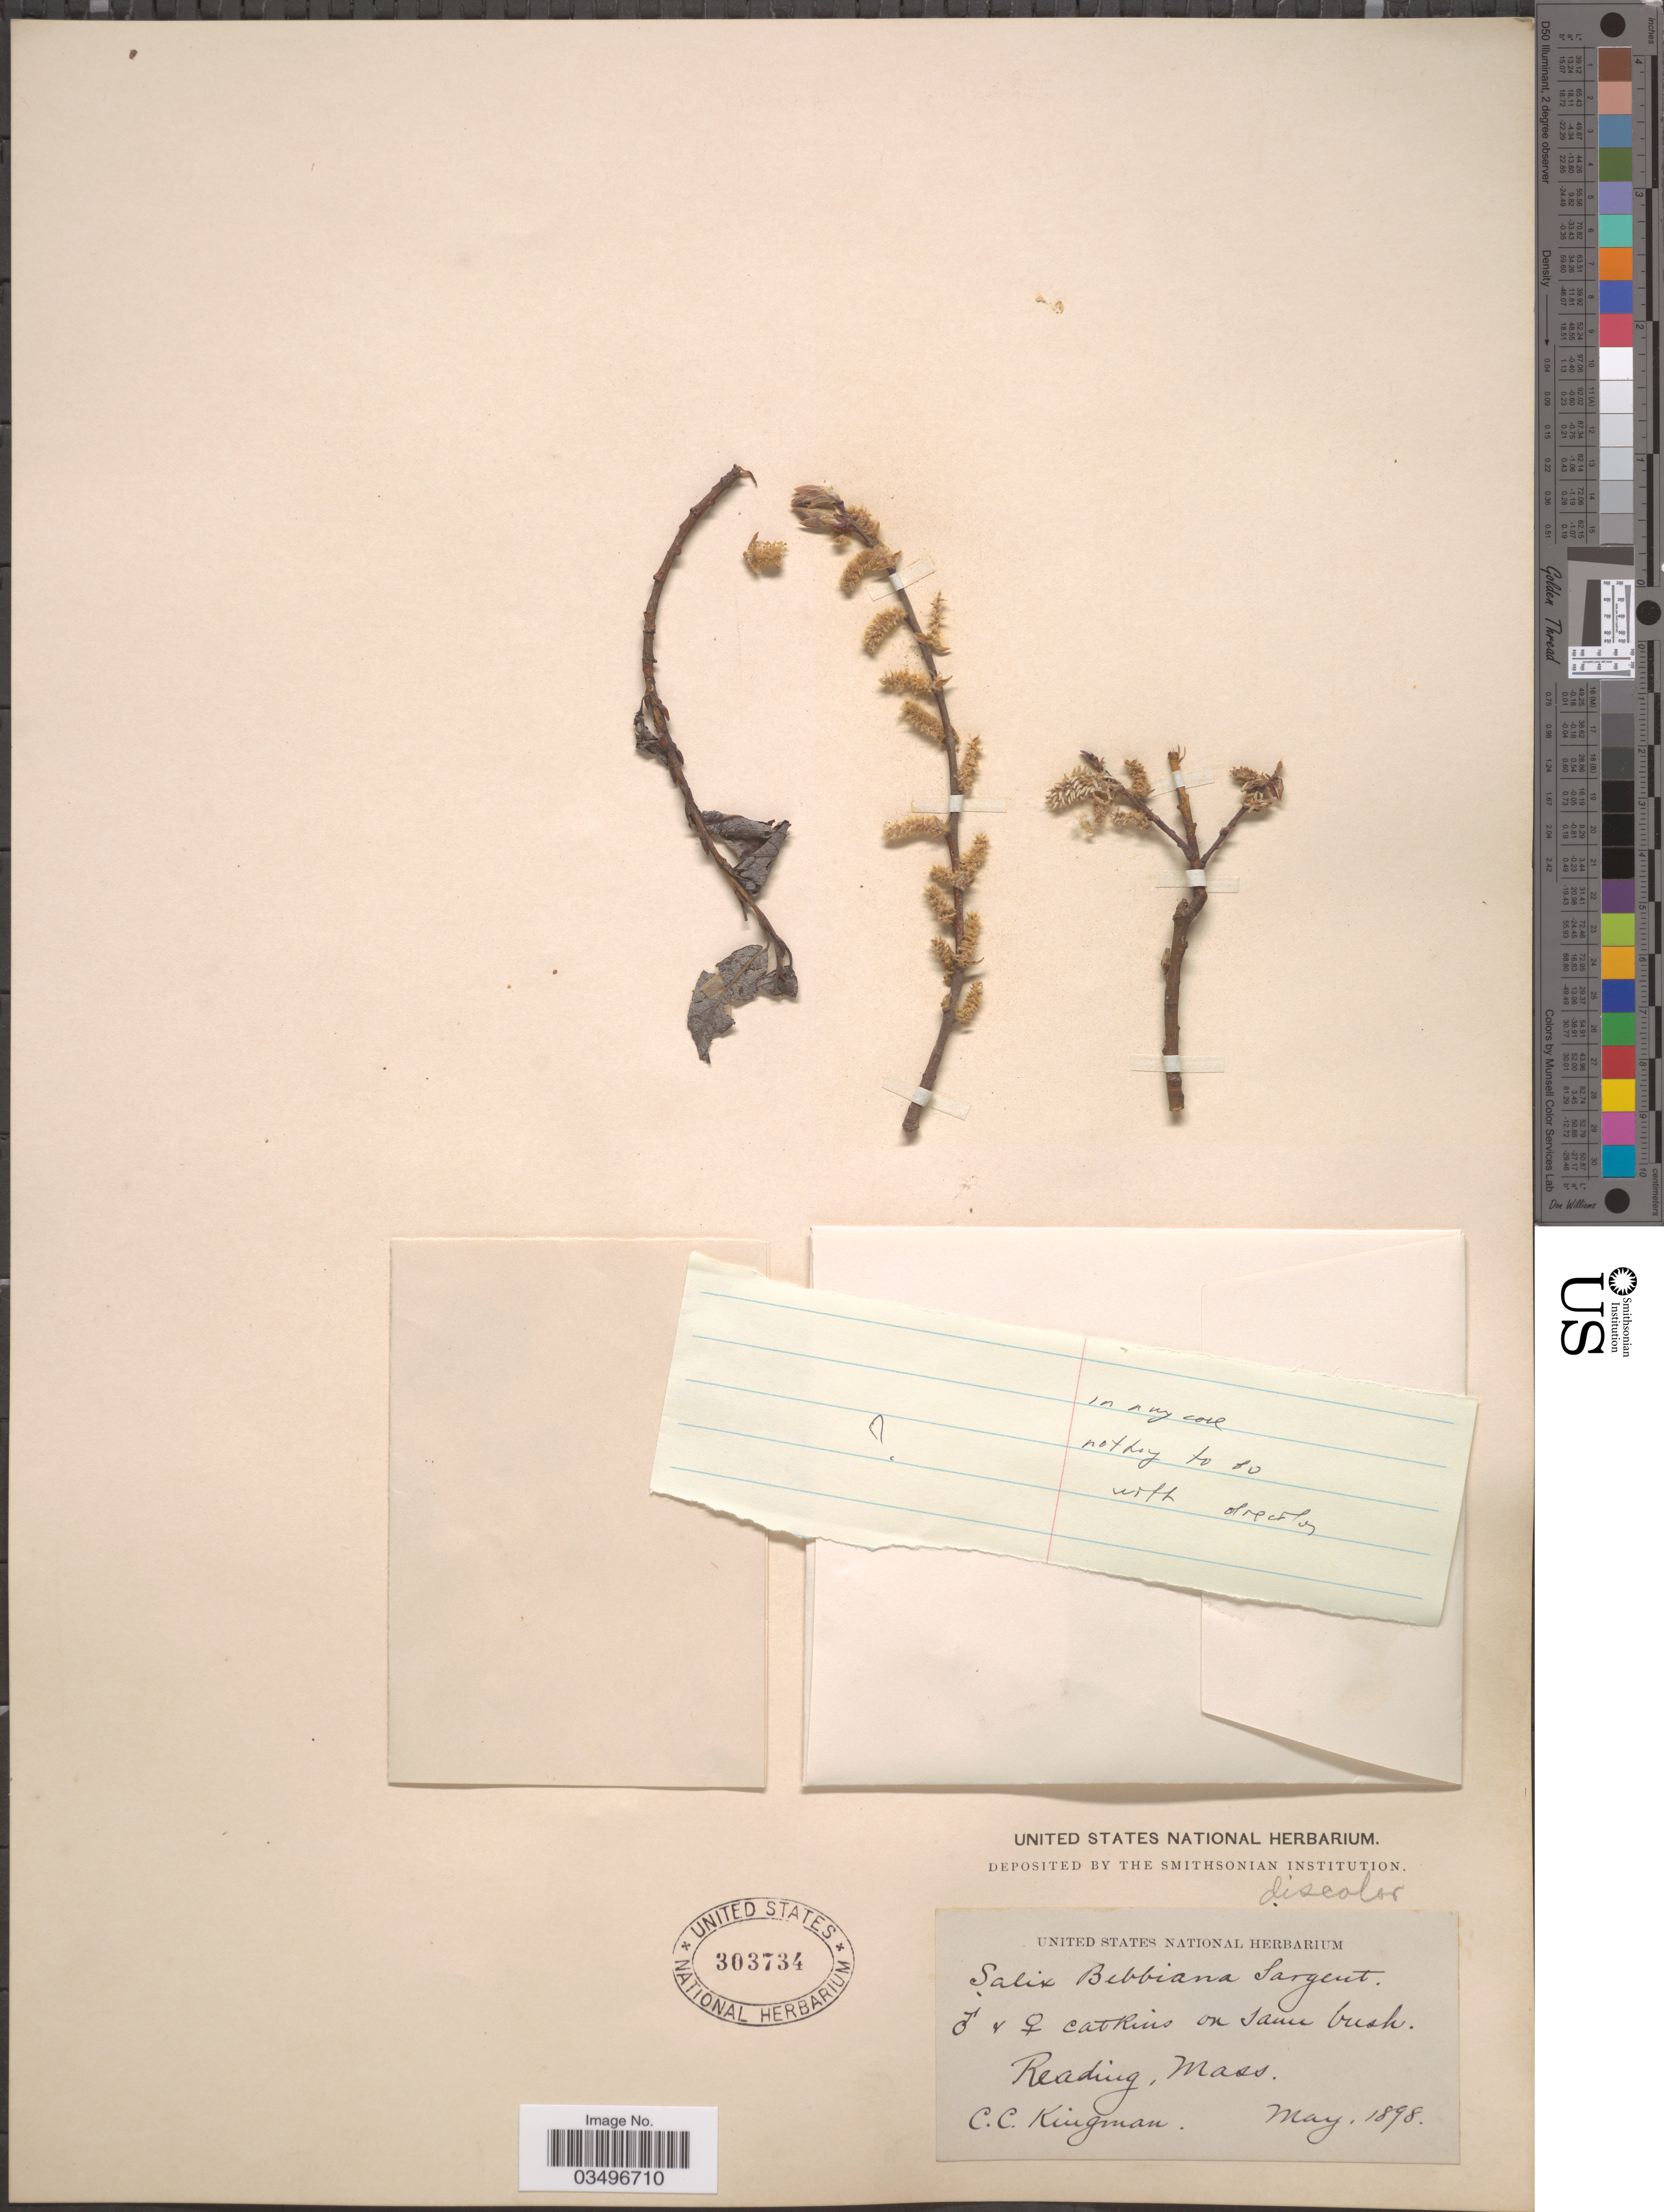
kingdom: Plantae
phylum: Tracheophyta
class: Magnoliopsida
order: Malpighiales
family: Salicaceae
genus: Salix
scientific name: Salix discolor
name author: Muhl.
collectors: C. Kingman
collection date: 1898-05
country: United States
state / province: Massachusetts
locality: Reading.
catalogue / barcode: US 303734